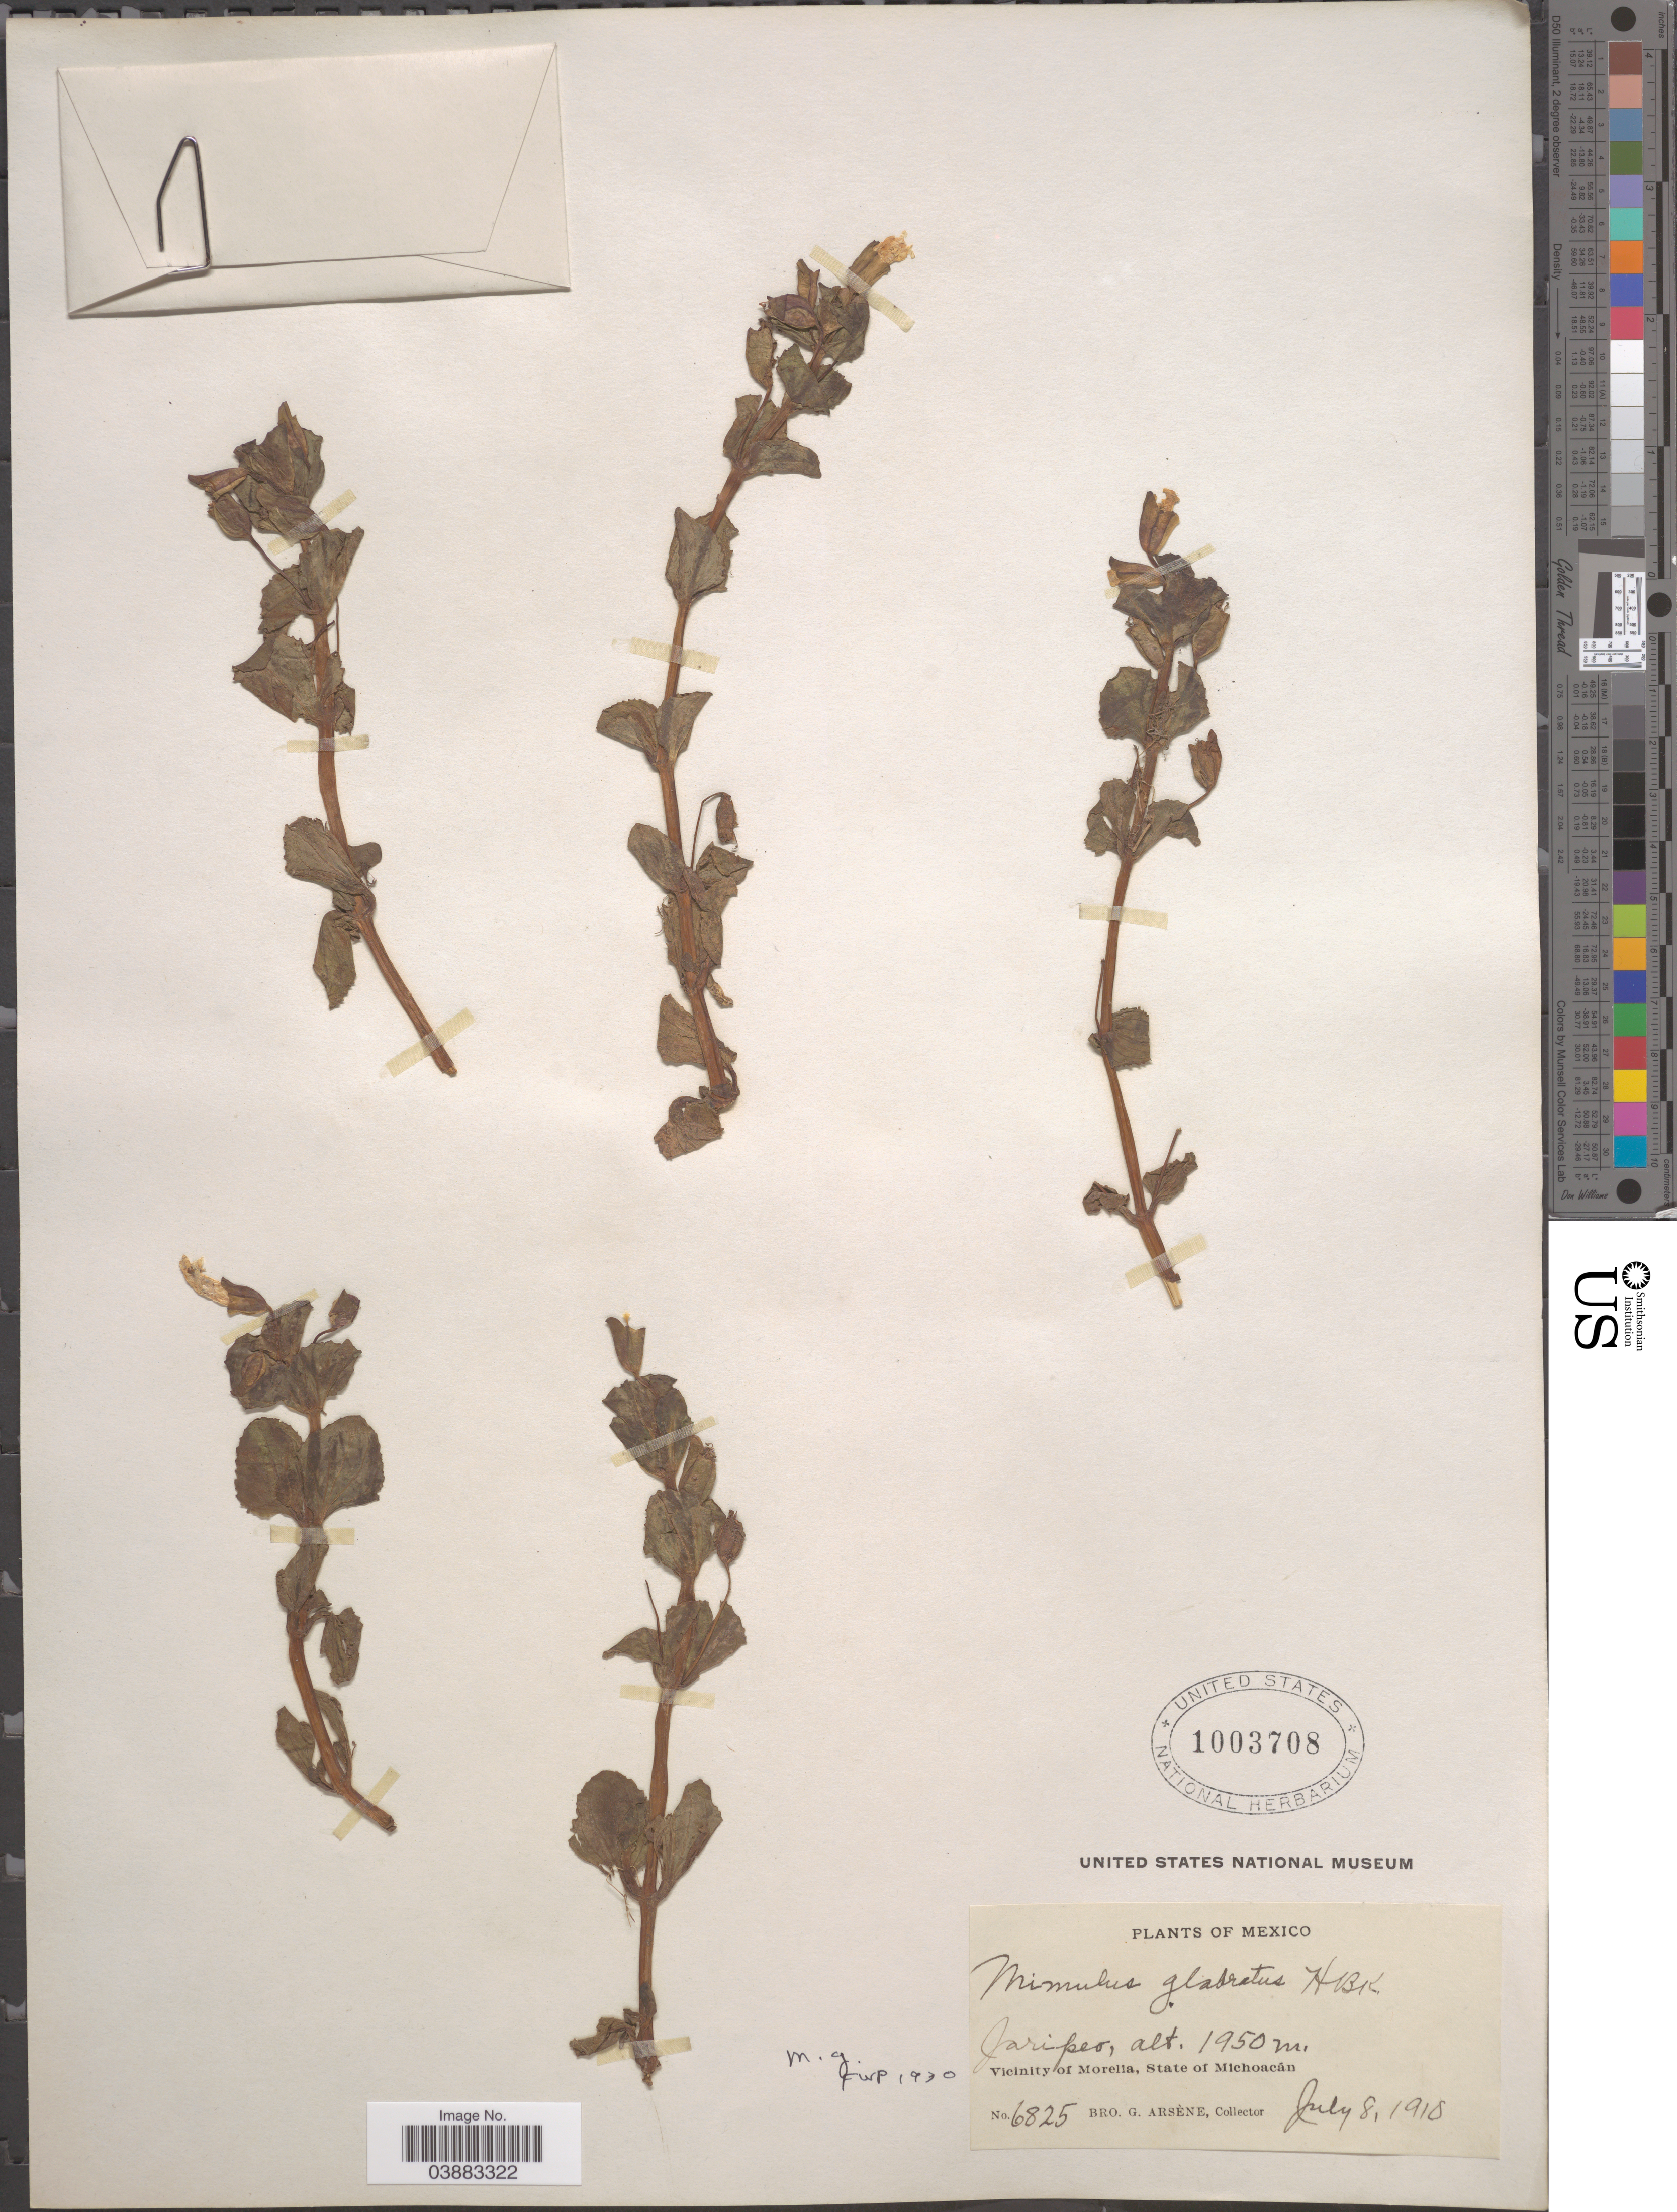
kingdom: Plantae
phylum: Tracheophyta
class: Magnoliopsida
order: Lamiales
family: Phrymaceae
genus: Mimulus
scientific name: Mimulus glabratus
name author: Kunth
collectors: Bro. G. Arsène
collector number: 6825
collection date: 1910-07-08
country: Mexico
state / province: Michoacán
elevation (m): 1950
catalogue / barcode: US 1003708